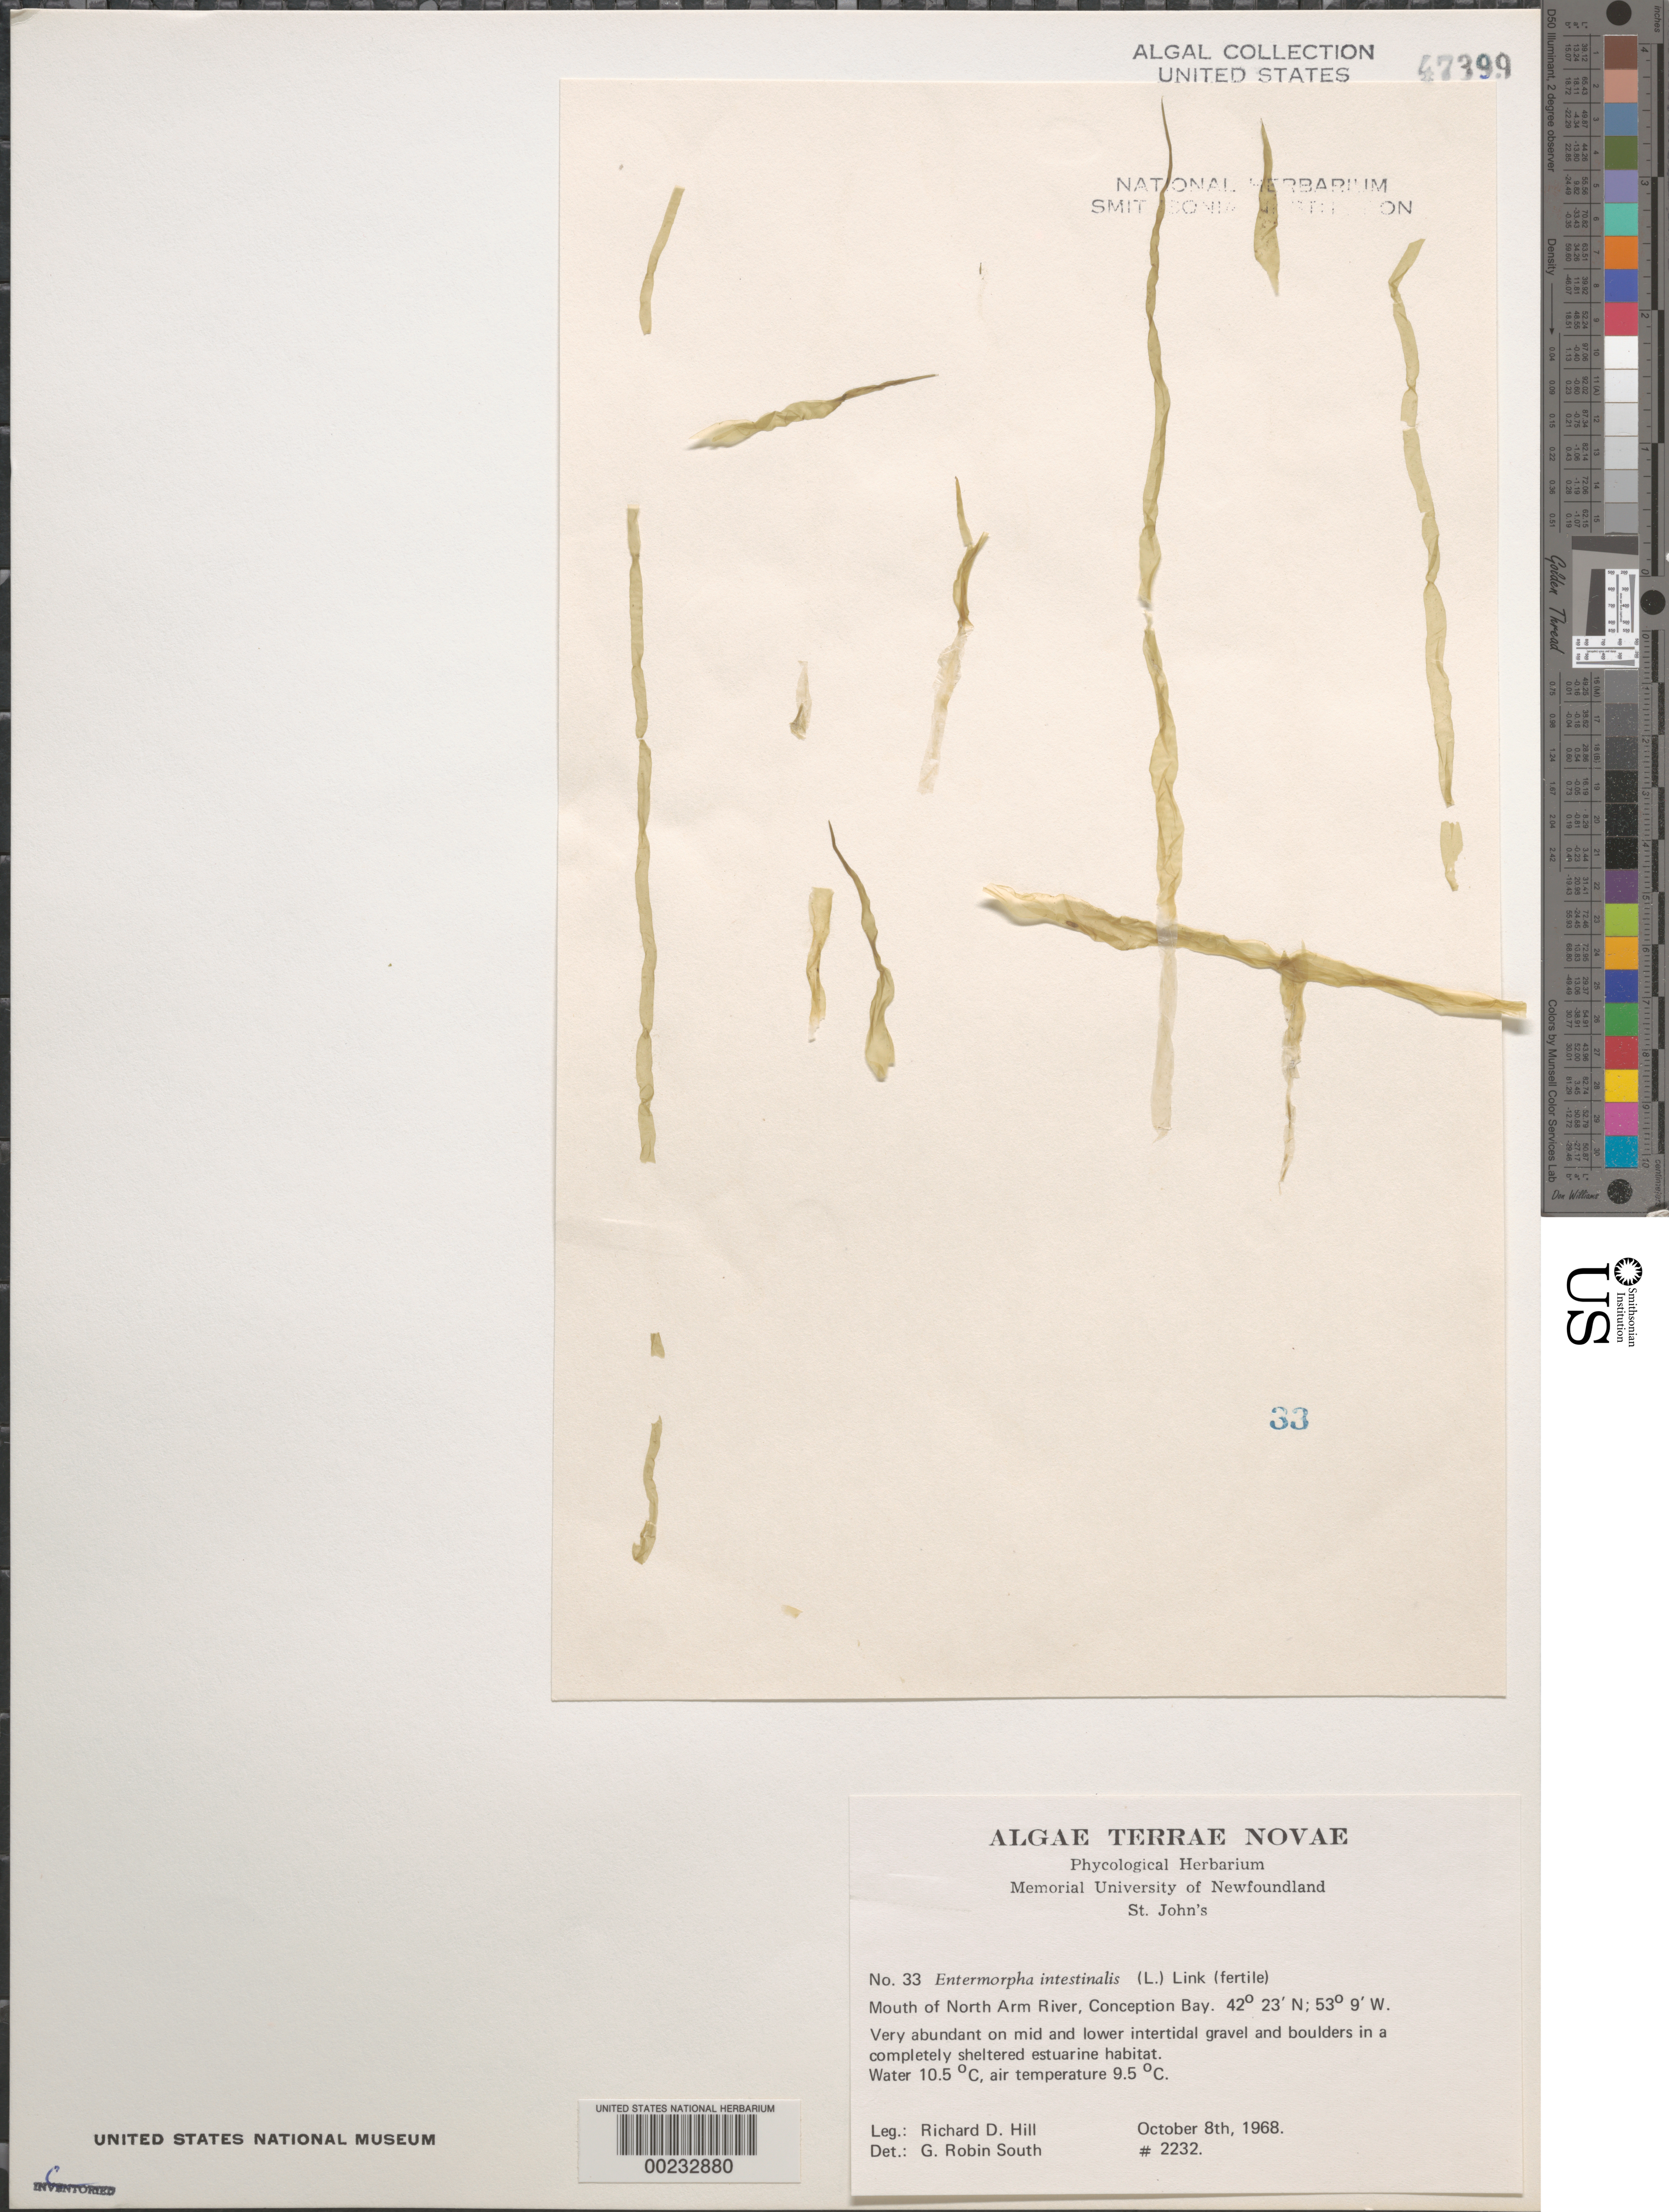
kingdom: Plantae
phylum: Chlorophyta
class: Ulvophyceae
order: Ulvales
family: Ulvaceae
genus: Ulva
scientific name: Ulva intestinalis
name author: L.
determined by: Algae name updating Project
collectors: R. D. Hill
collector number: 2232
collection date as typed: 08 Oct 1968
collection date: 1968-10-08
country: Canada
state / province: Newfoundland and Labrador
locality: Conception Bay, North Arm River mouth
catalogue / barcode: US 47399